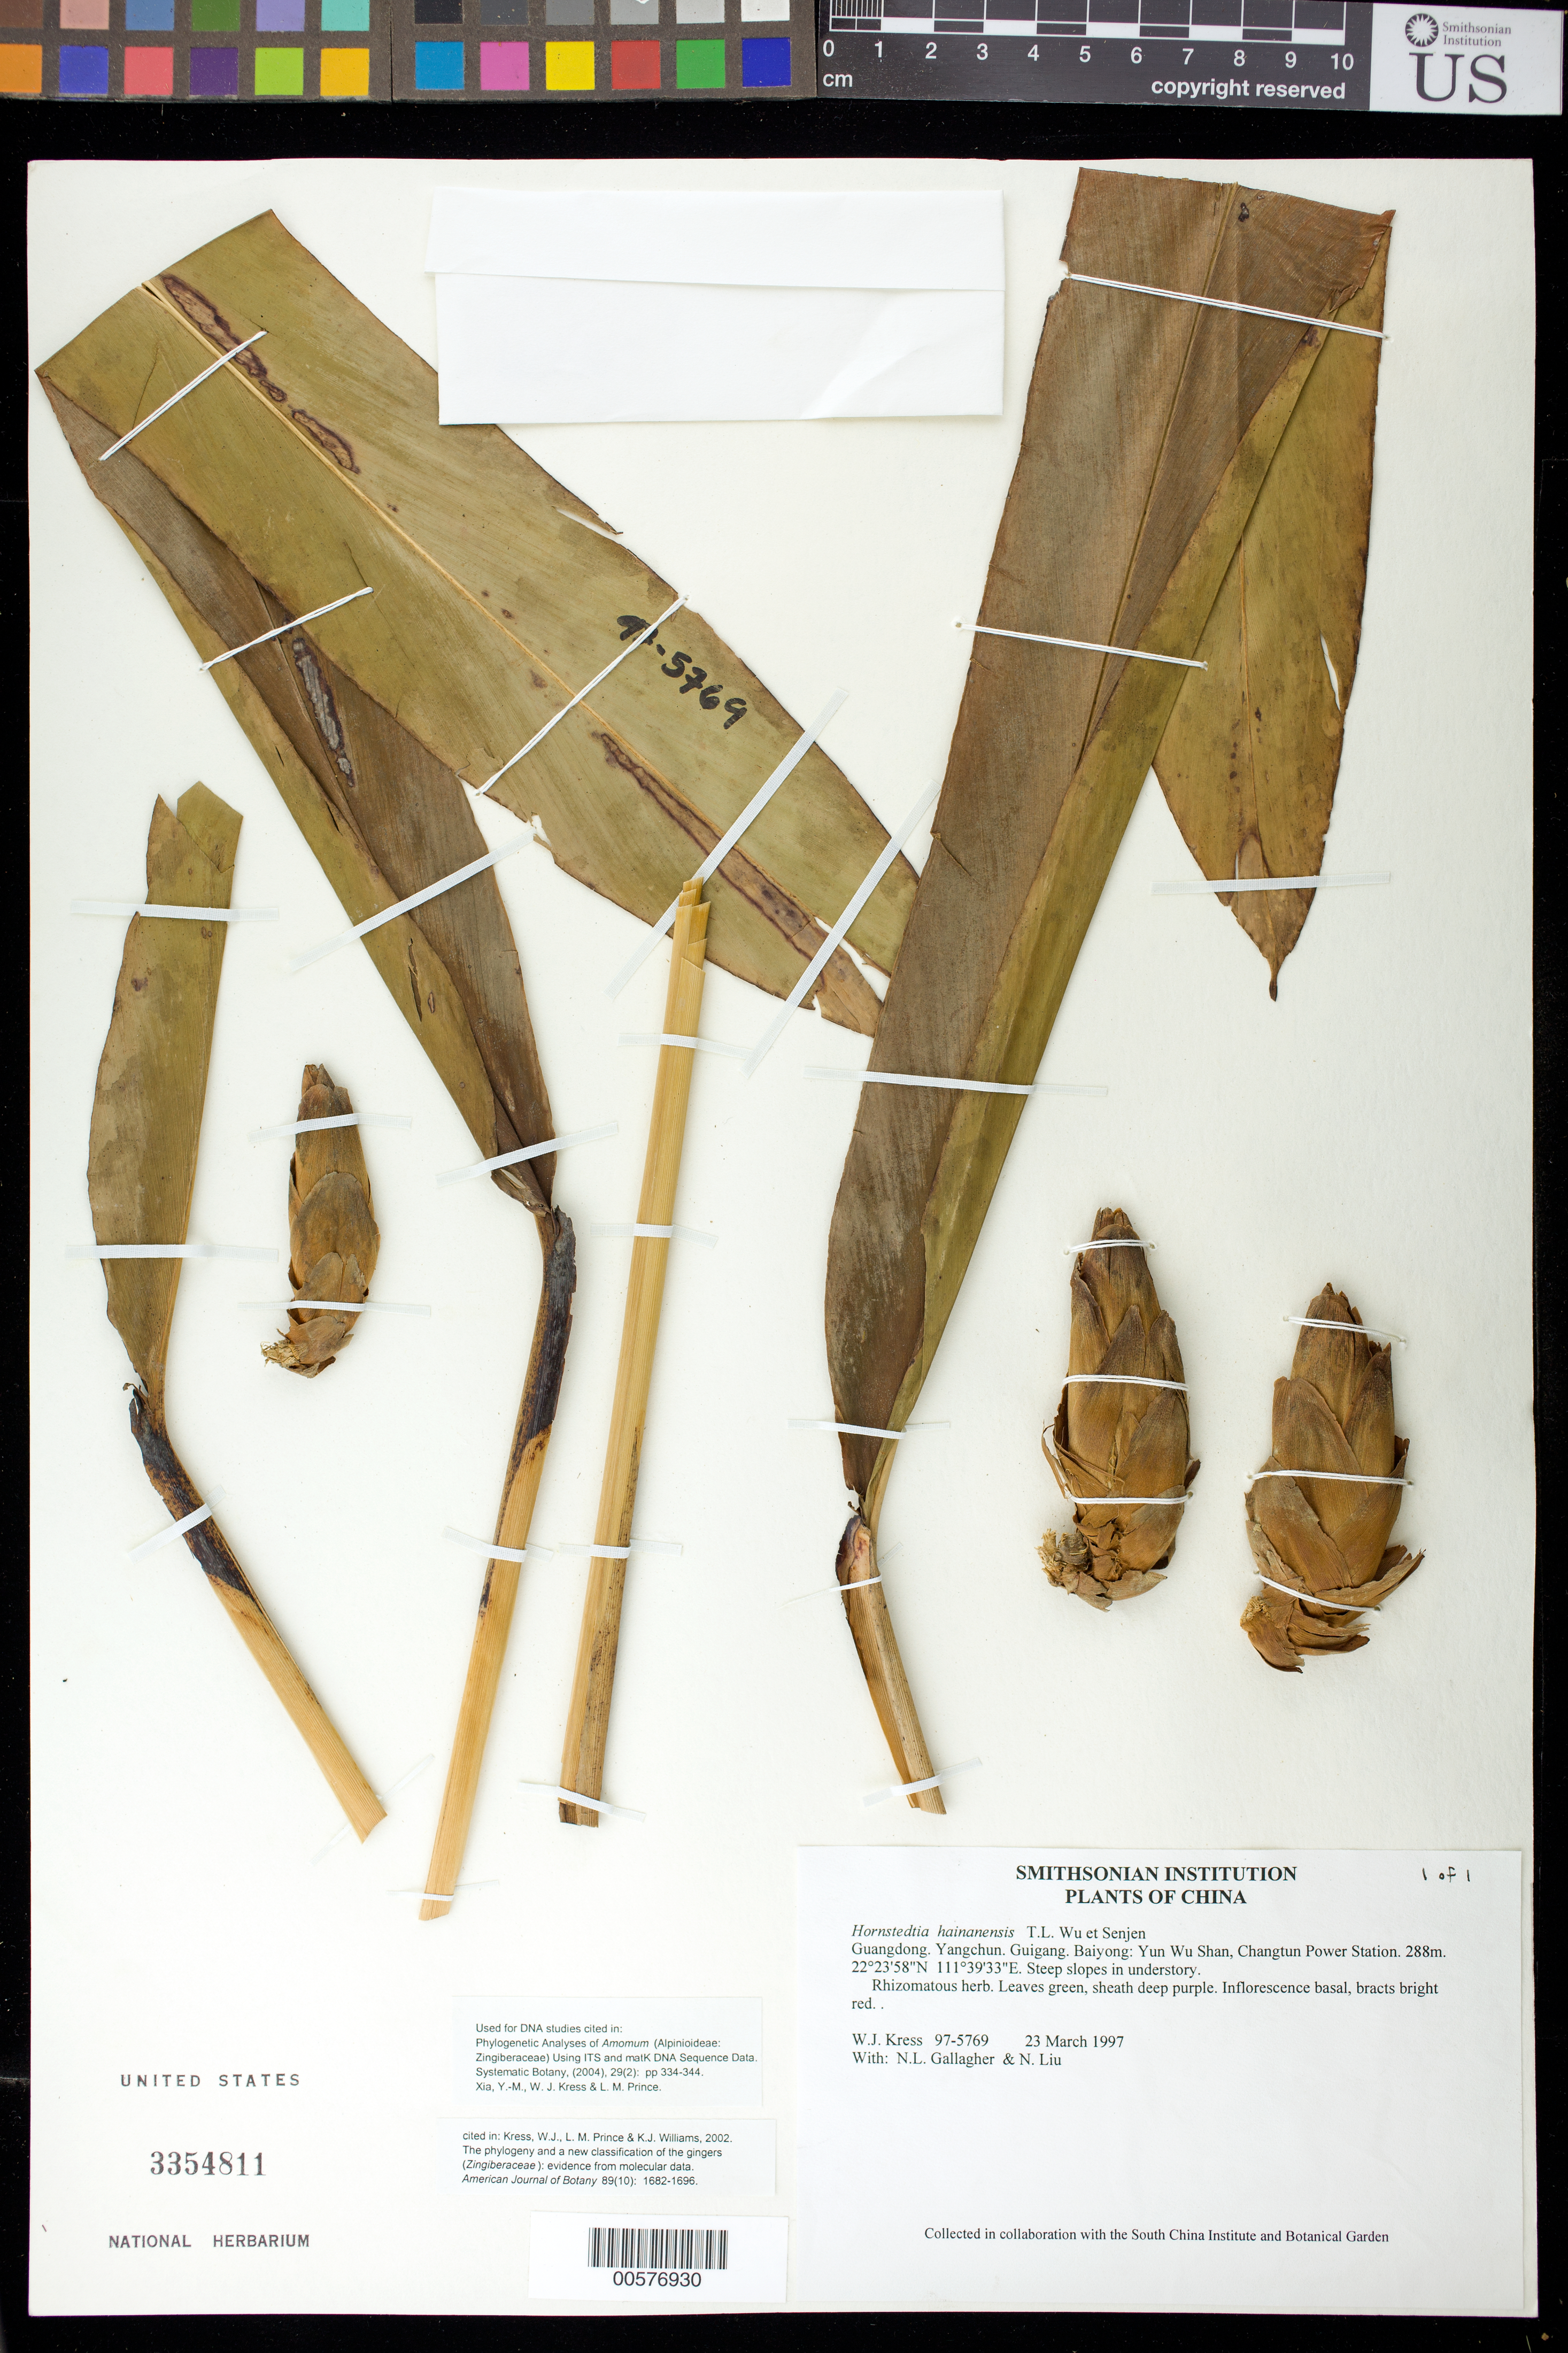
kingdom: Plantae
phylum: Tracheophyta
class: Liliopsida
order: Zingiberales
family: Zingiberaceae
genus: Hornstedtia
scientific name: Hornstedtia hainanensis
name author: T.L. Wu & S.J. Chen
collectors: W. J. Kress, N. L. Gallagher & N. Liu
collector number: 97-5769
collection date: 1997-03-23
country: China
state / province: Guangdong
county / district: Yangchun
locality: Guigang. Baiyong: Yun Wu Shan, Changtun Power Station.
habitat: Steep slopes in understory.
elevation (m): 288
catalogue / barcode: US 3354811